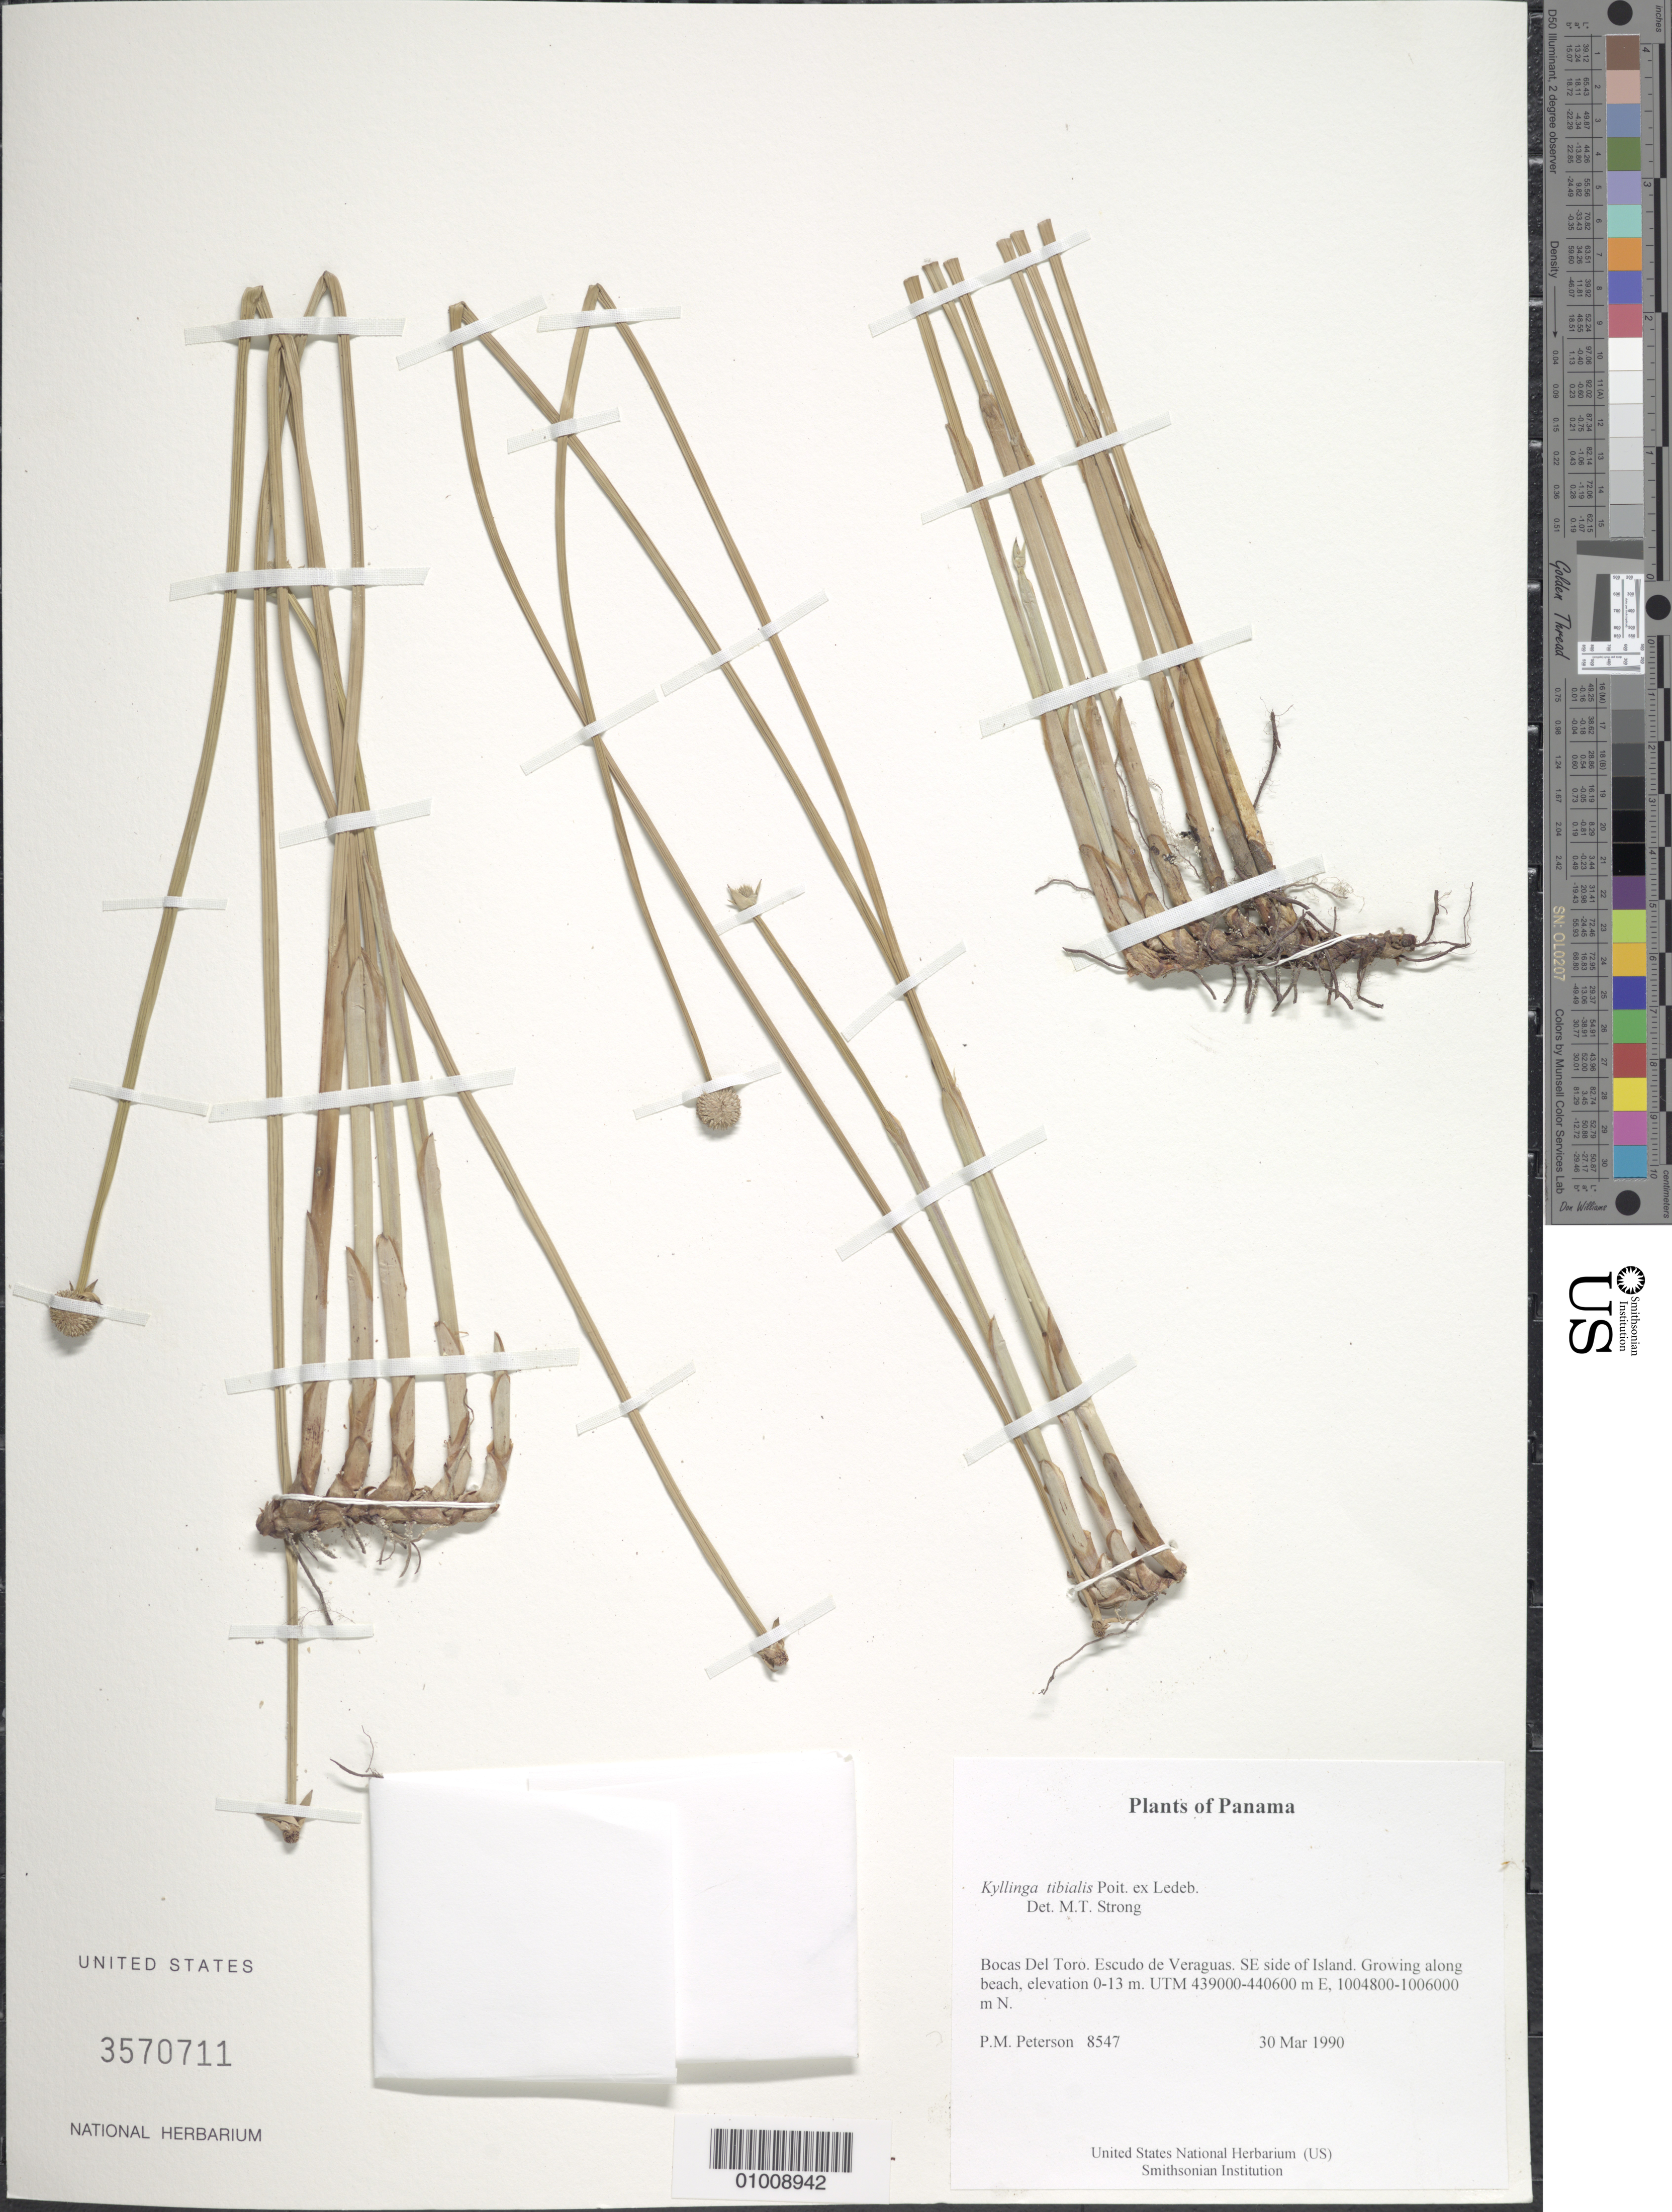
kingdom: Plantae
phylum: Tracheophyta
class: Liliopsida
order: Poales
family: Cyperaceae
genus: Cyperus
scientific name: Cyperus tibialis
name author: (Poit. ex Ledeb.) Govaerts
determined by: Strong, Mark T., (BOT), Smithsonian Institution - National Museum of Natural History (UNITED STATES)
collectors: P. M. Peterson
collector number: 08547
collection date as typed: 30 Mar 1990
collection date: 1990-03-30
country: Panama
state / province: Bocas del Toro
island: Escudo de Veraguas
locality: SE side of Island.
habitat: Growing along beach, elevation 0-13 m. UTM 439000-440600 m E, 1004800-1006000 m N.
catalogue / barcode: US 3570711